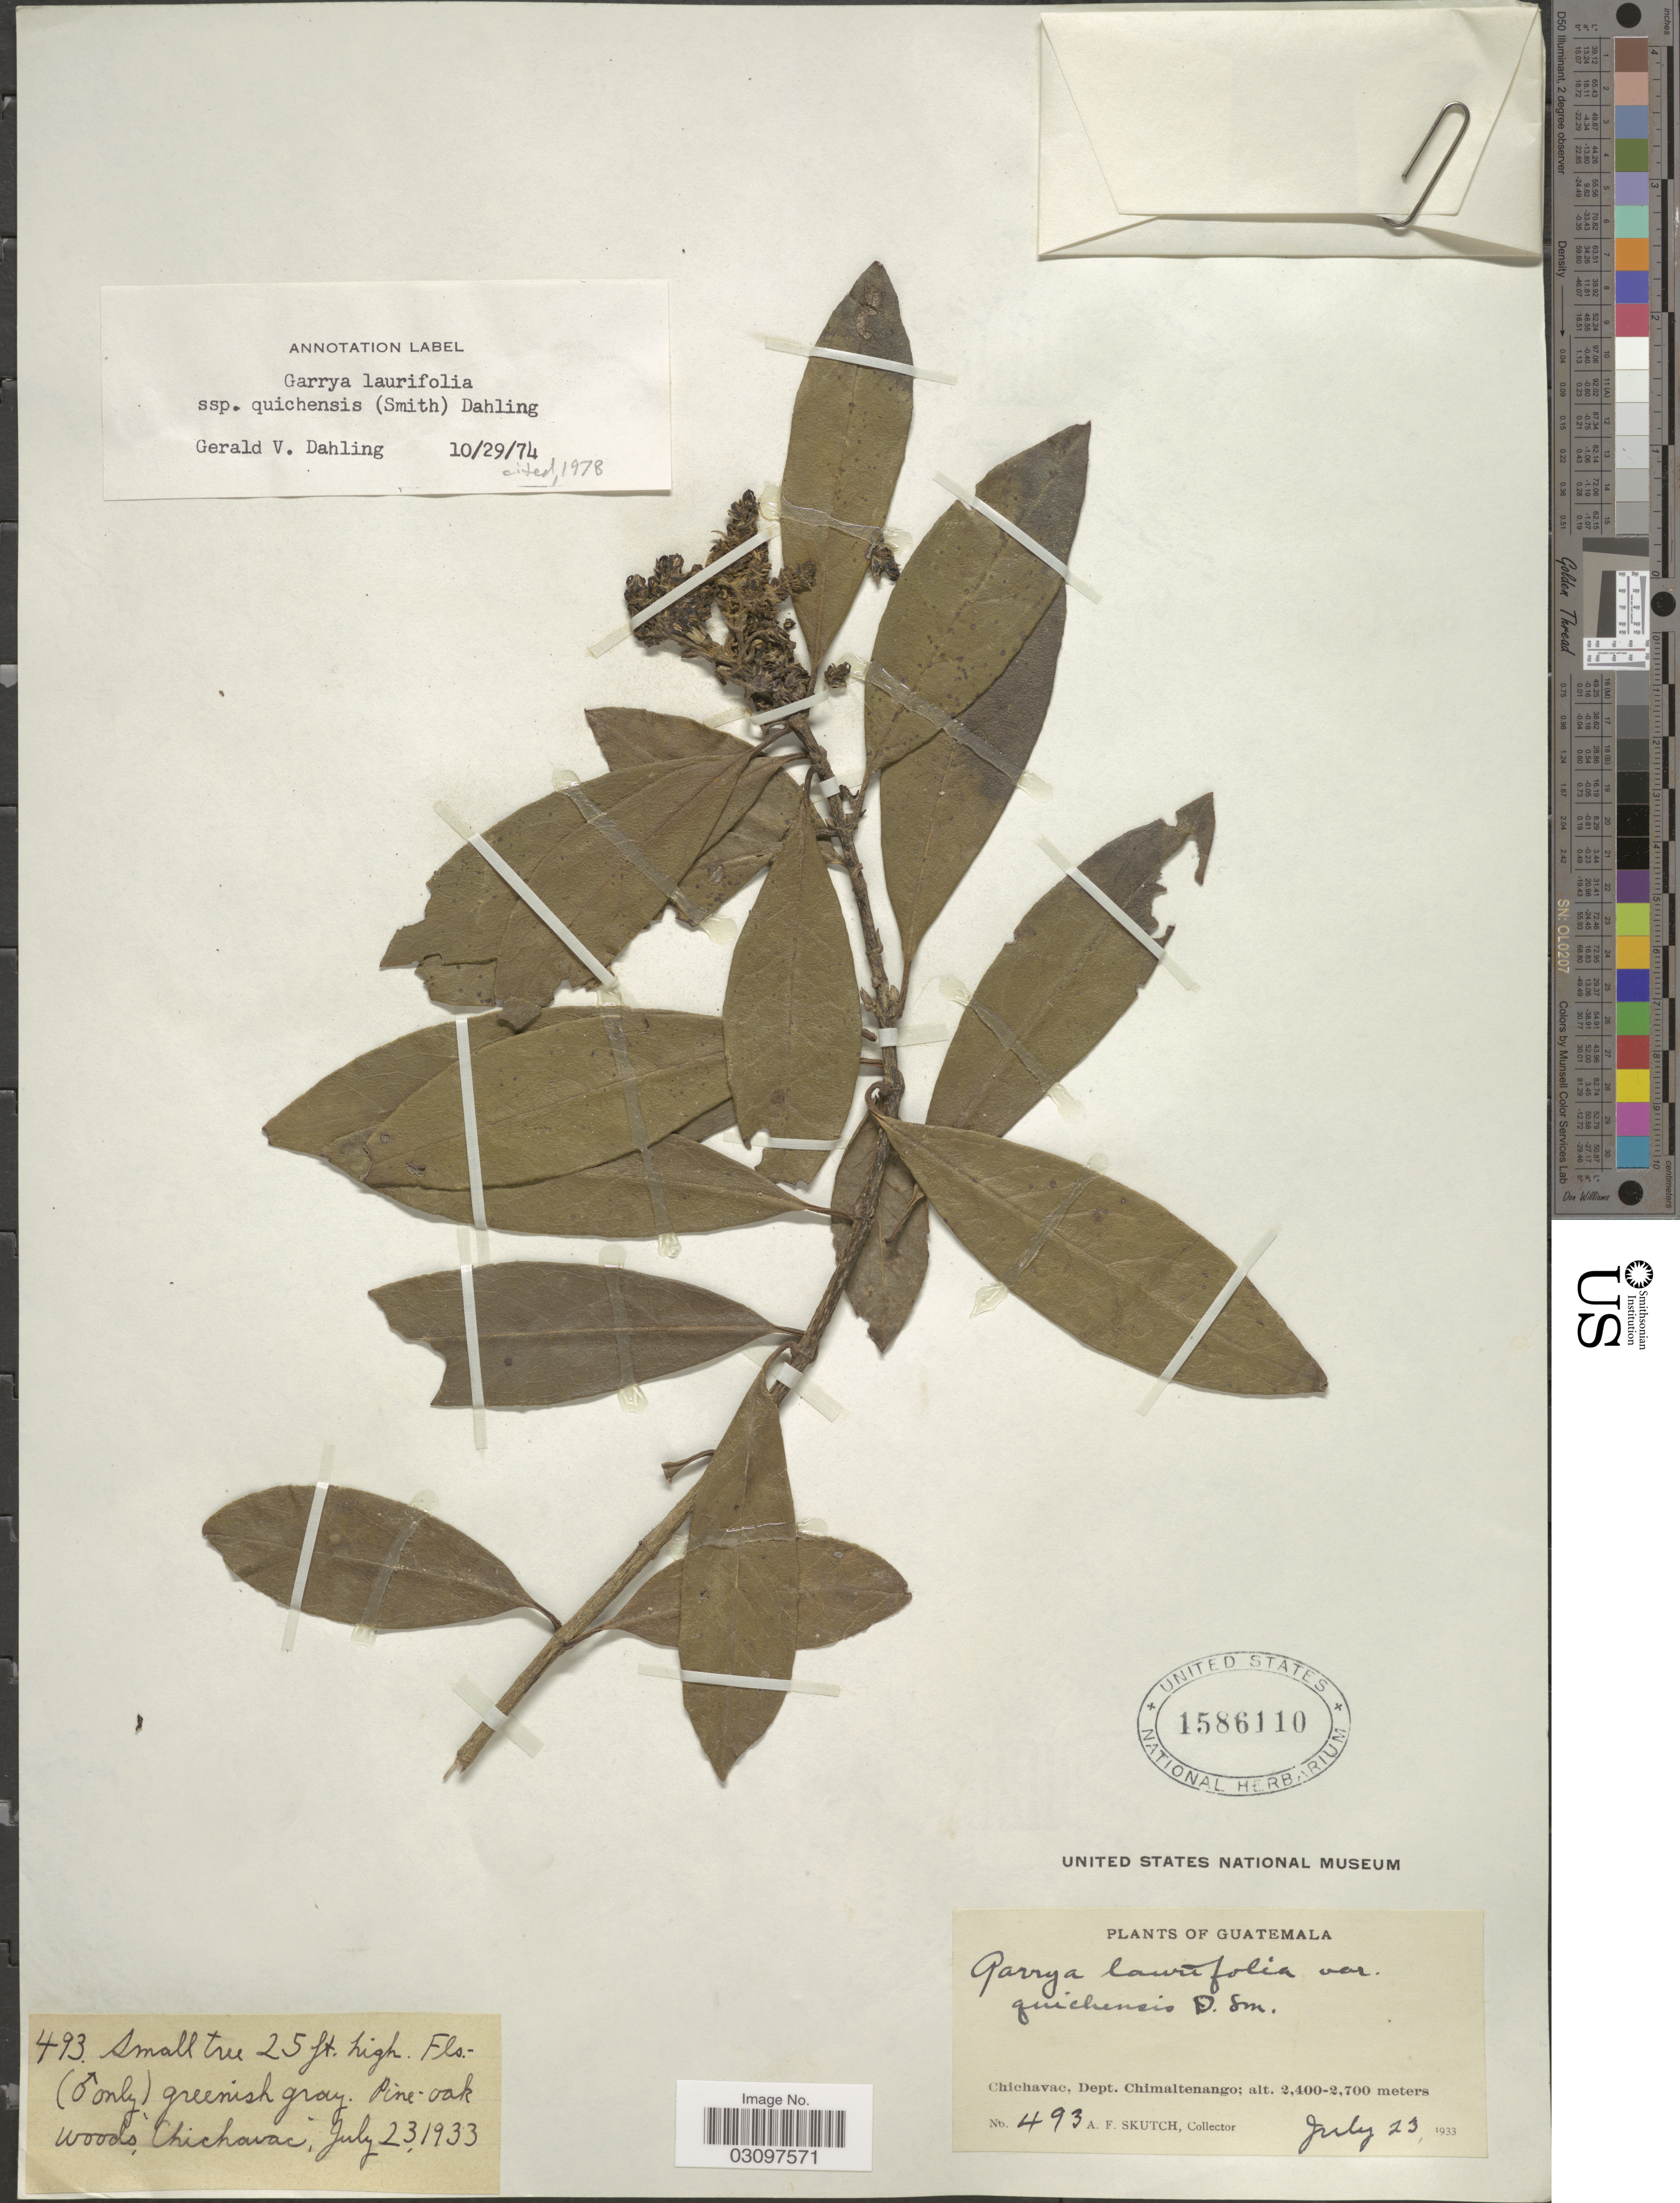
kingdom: Plantae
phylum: Tracheophyta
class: Magnoliopsida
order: Garryales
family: Garryaceae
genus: Garrya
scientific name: Garrya laurifolia subsp. quichensis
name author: (Donn. Sm.) Dahling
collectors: A. F. Skutch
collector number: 493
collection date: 1933-07-23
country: Guatemala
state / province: Chimaltenango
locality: Chichavac, Dept. Chimaltenango.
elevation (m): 2400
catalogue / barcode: US 1586110